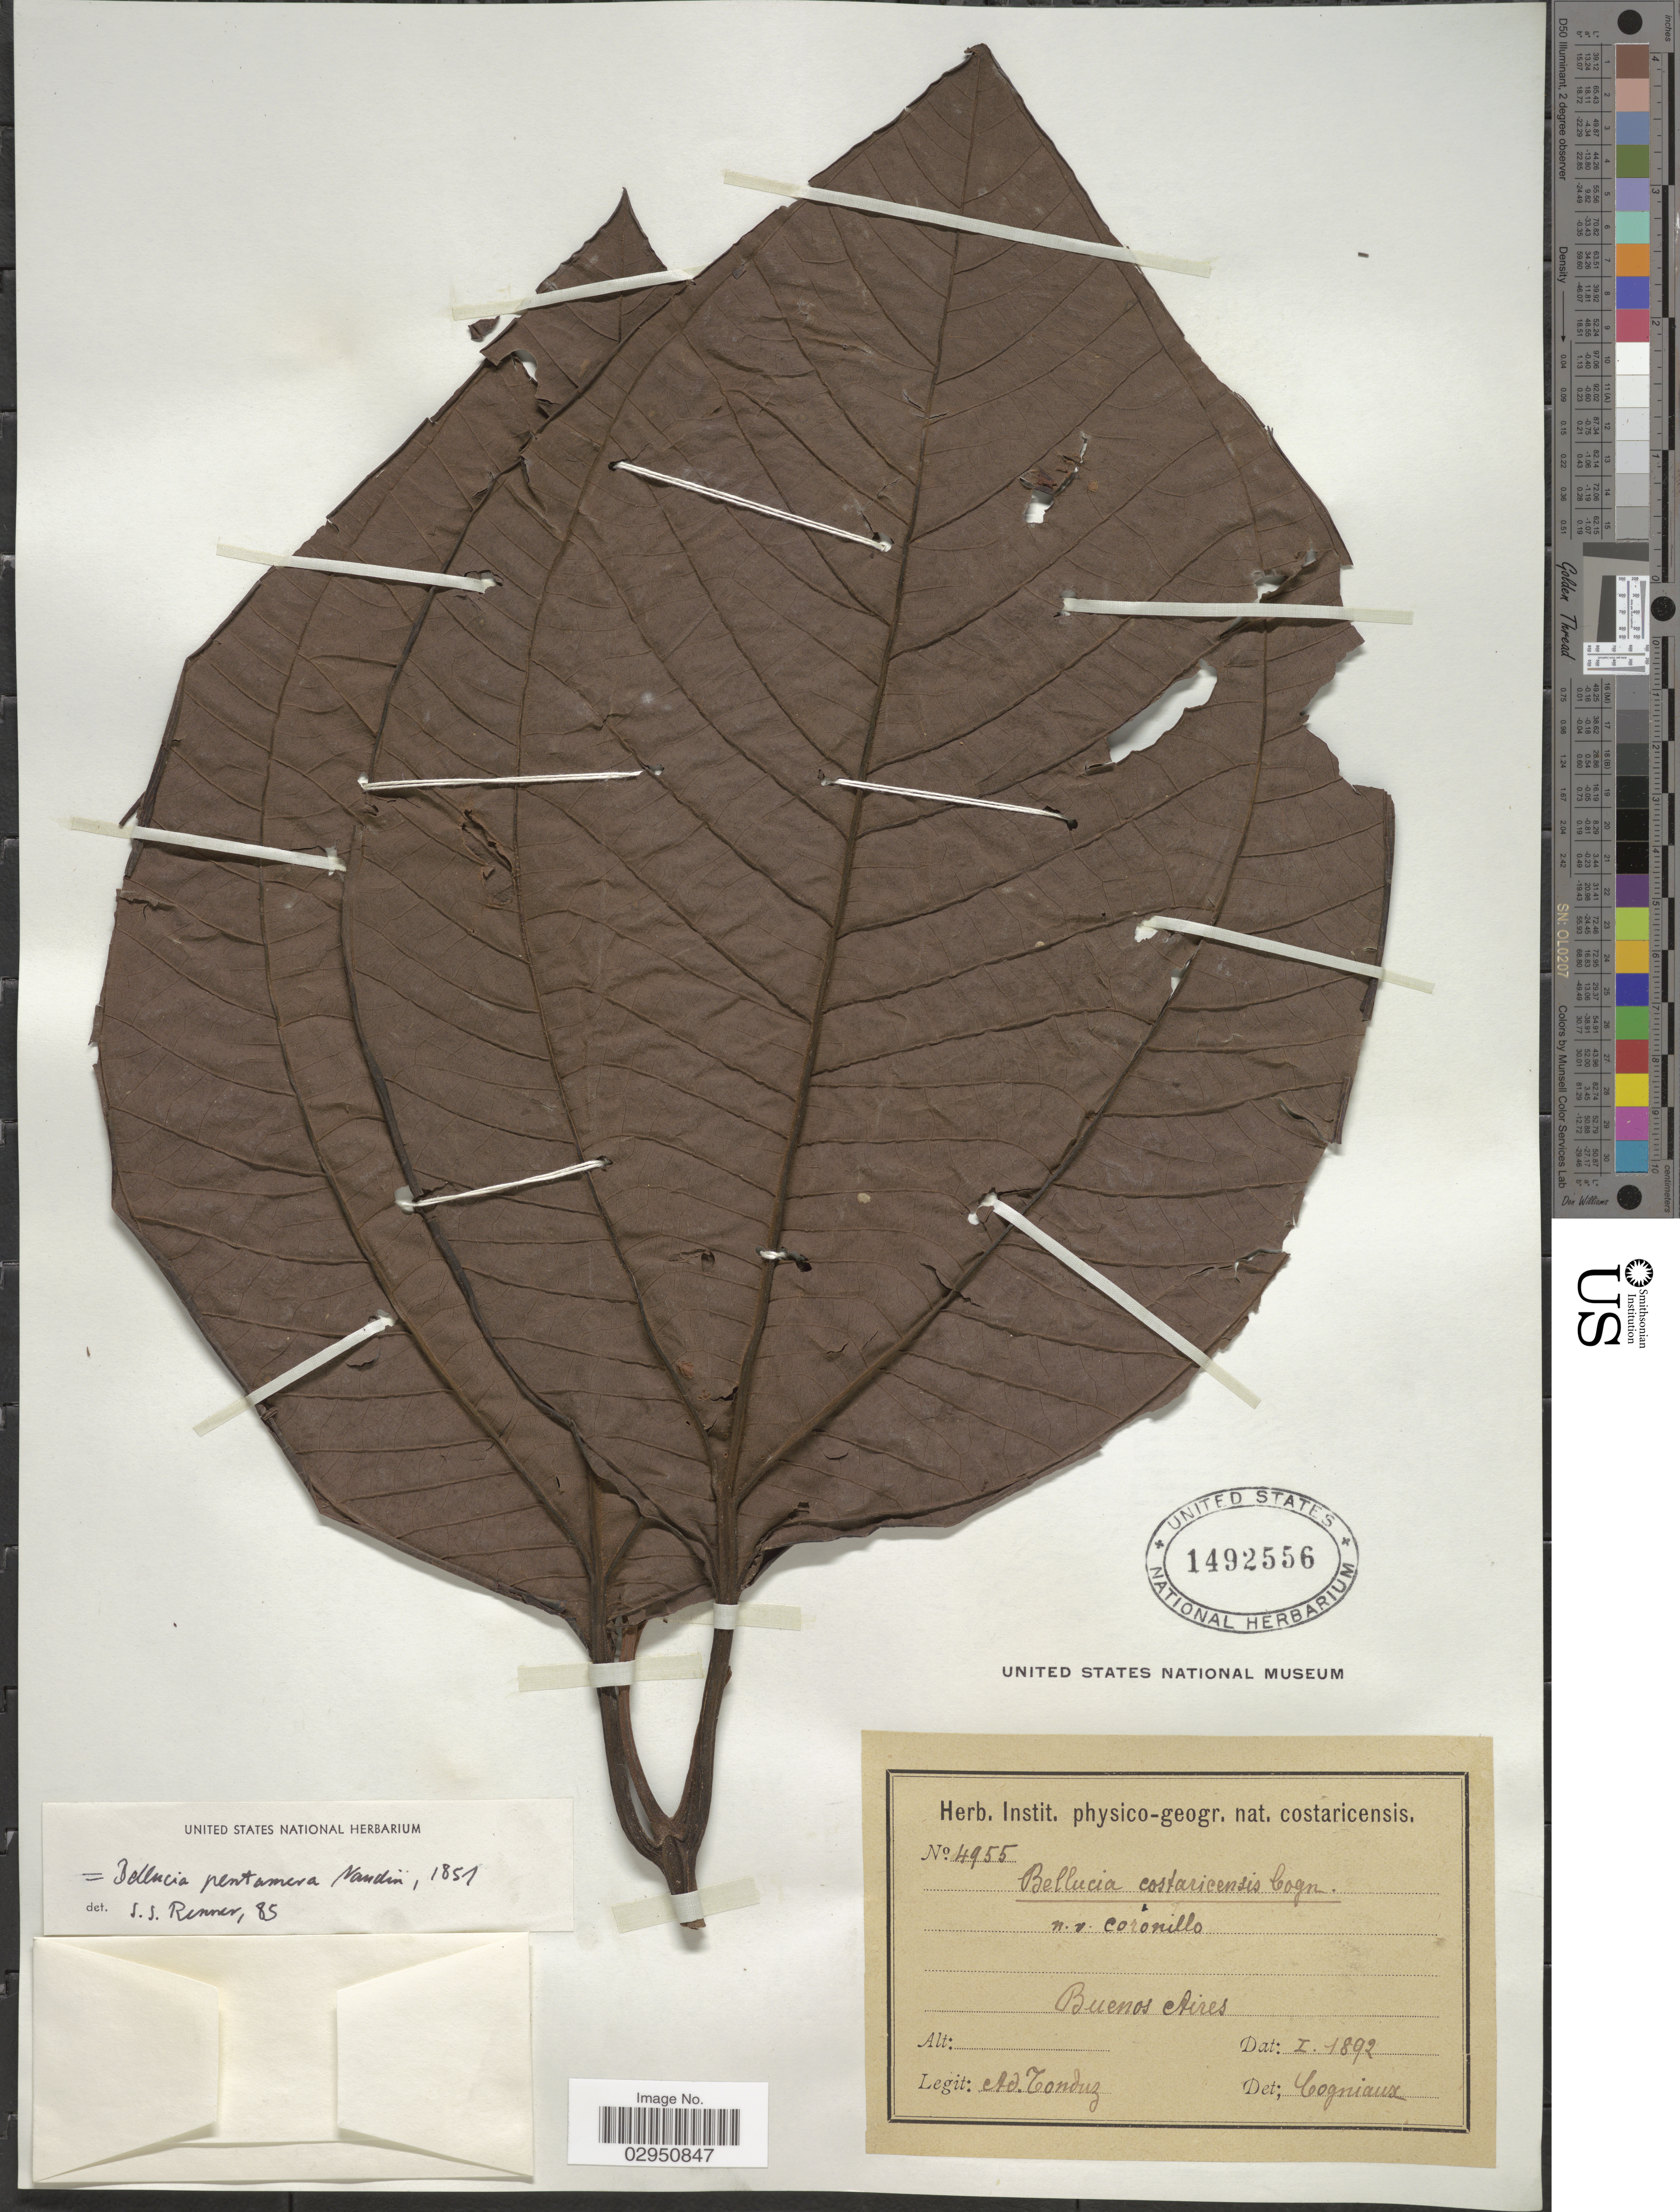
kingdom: Plantae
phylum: Tracheophyta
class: Magnoliopsida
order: Myrtales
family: Melastomataceae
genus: Bellucia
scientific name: Bellucia pentamera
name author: Naudin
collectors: A. Tonduz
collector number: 4955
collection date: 1892-01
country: Costa Rica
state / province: Puntarenas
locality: Buenos Aires.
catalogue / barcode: US 1492556